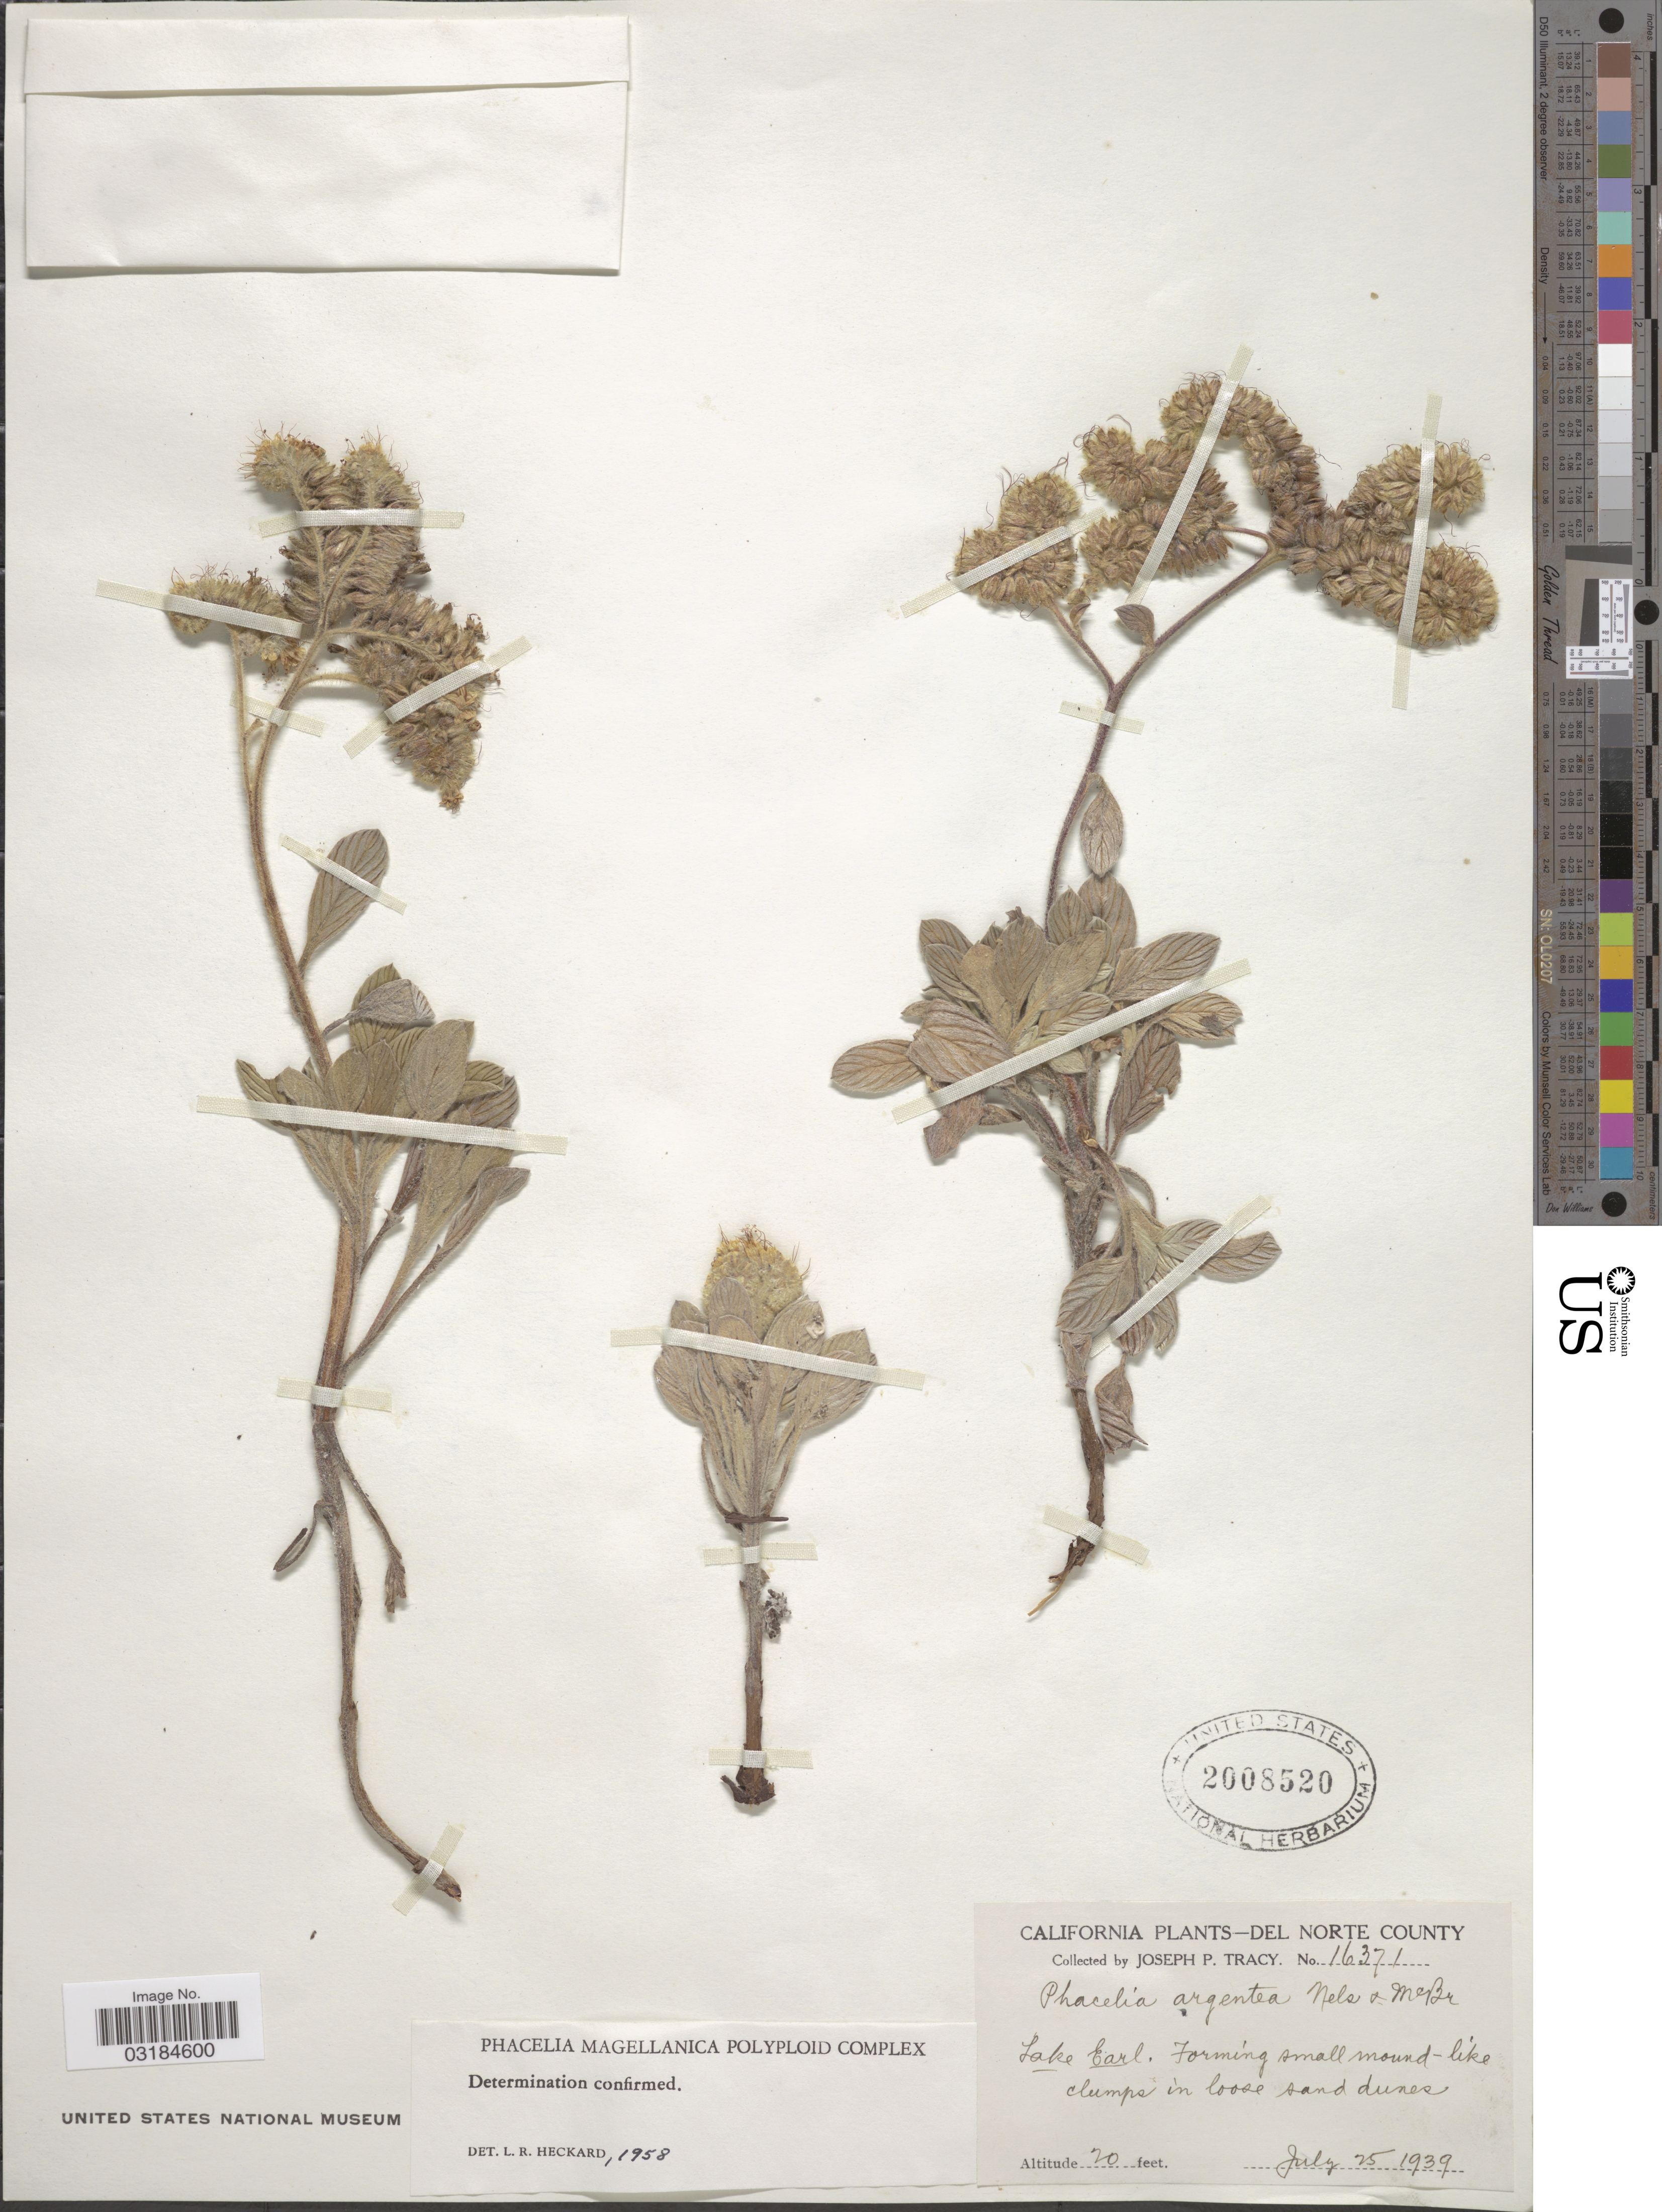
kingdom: Plantae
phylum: Tracheophyta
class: Magnoliopsida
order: Boraginales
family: Hydrophyllaceae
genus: Phacelia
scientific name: Phacelia argentea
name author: A. Nelson & J.F. Macbr.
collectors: J. Tracy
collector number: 16371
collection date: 1939-07-25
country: United States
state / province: California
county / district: Del Norte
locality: Del Norte County. Lake Earl.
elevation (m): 6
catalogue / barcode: US 2008520